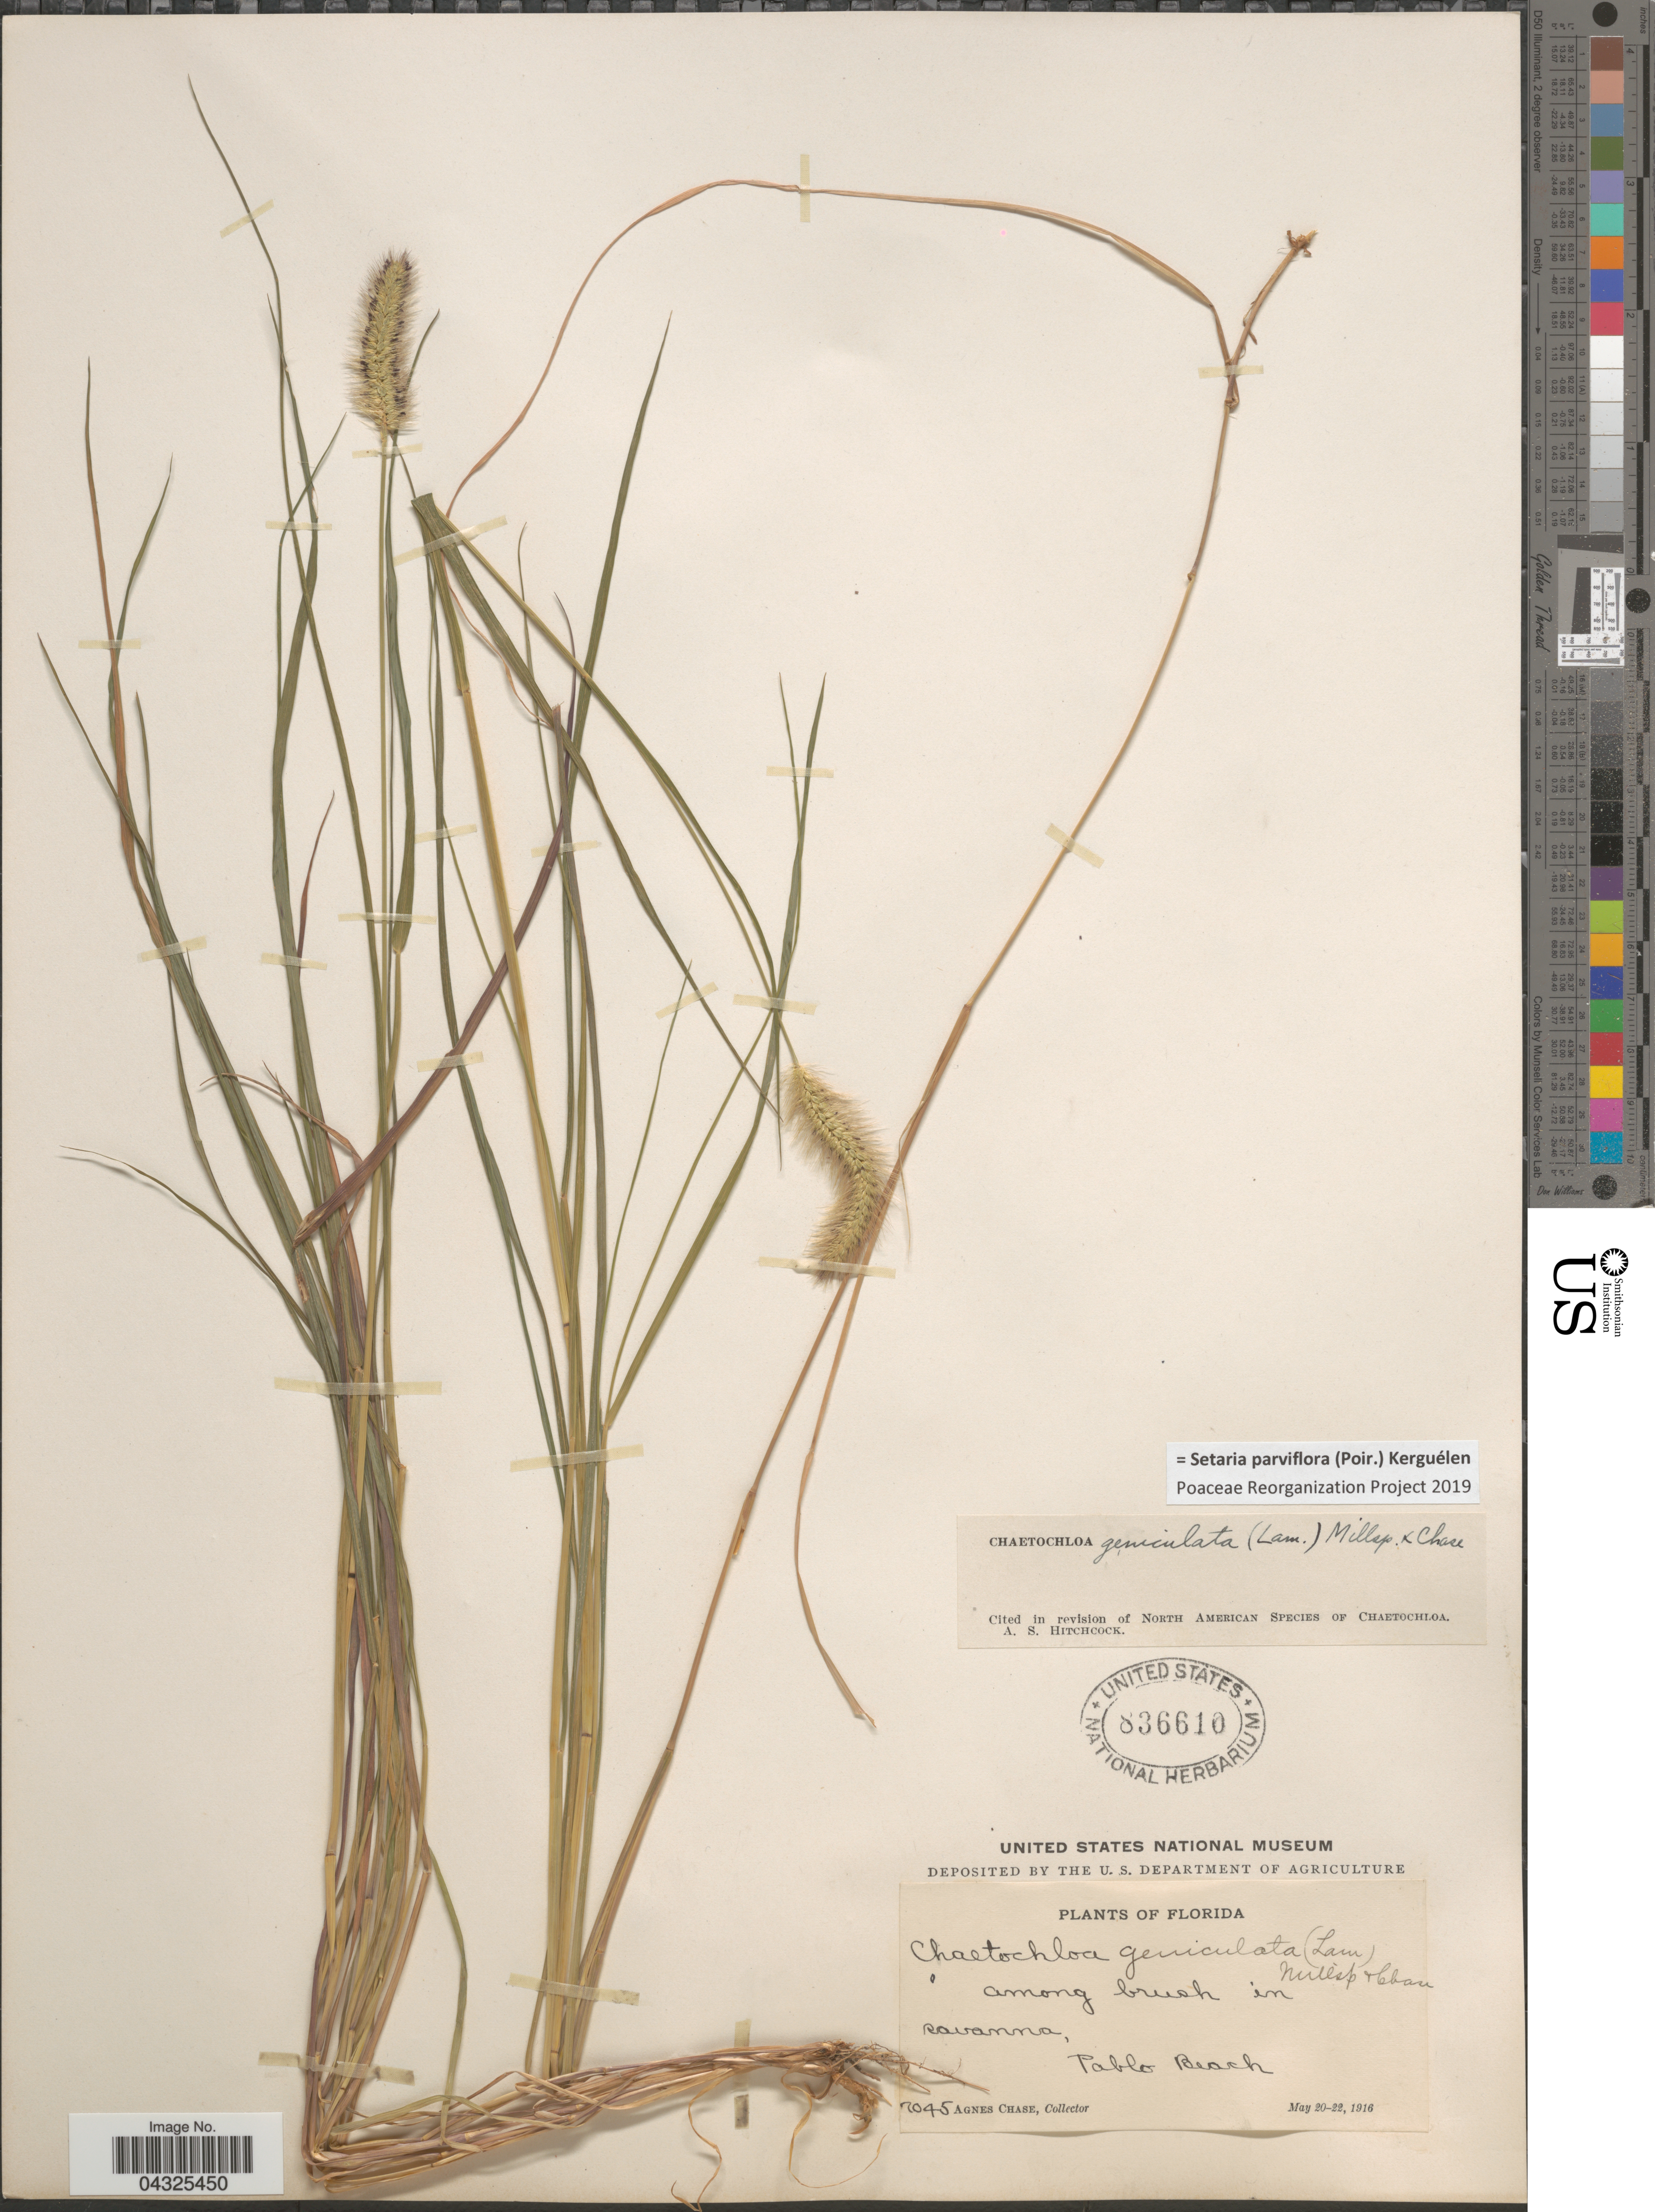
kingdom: Plantae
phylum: Tracheophyta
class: Liliopsida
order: Poales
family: Poaceae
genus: Setaria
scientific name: Setaria parviflora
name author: (Poir.) Kerguélen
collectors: A. Chase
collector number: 7045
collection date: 1916-05-20/1916-05-22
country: United States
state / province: Florida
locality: Pablo Beach.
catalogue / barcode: US 836610